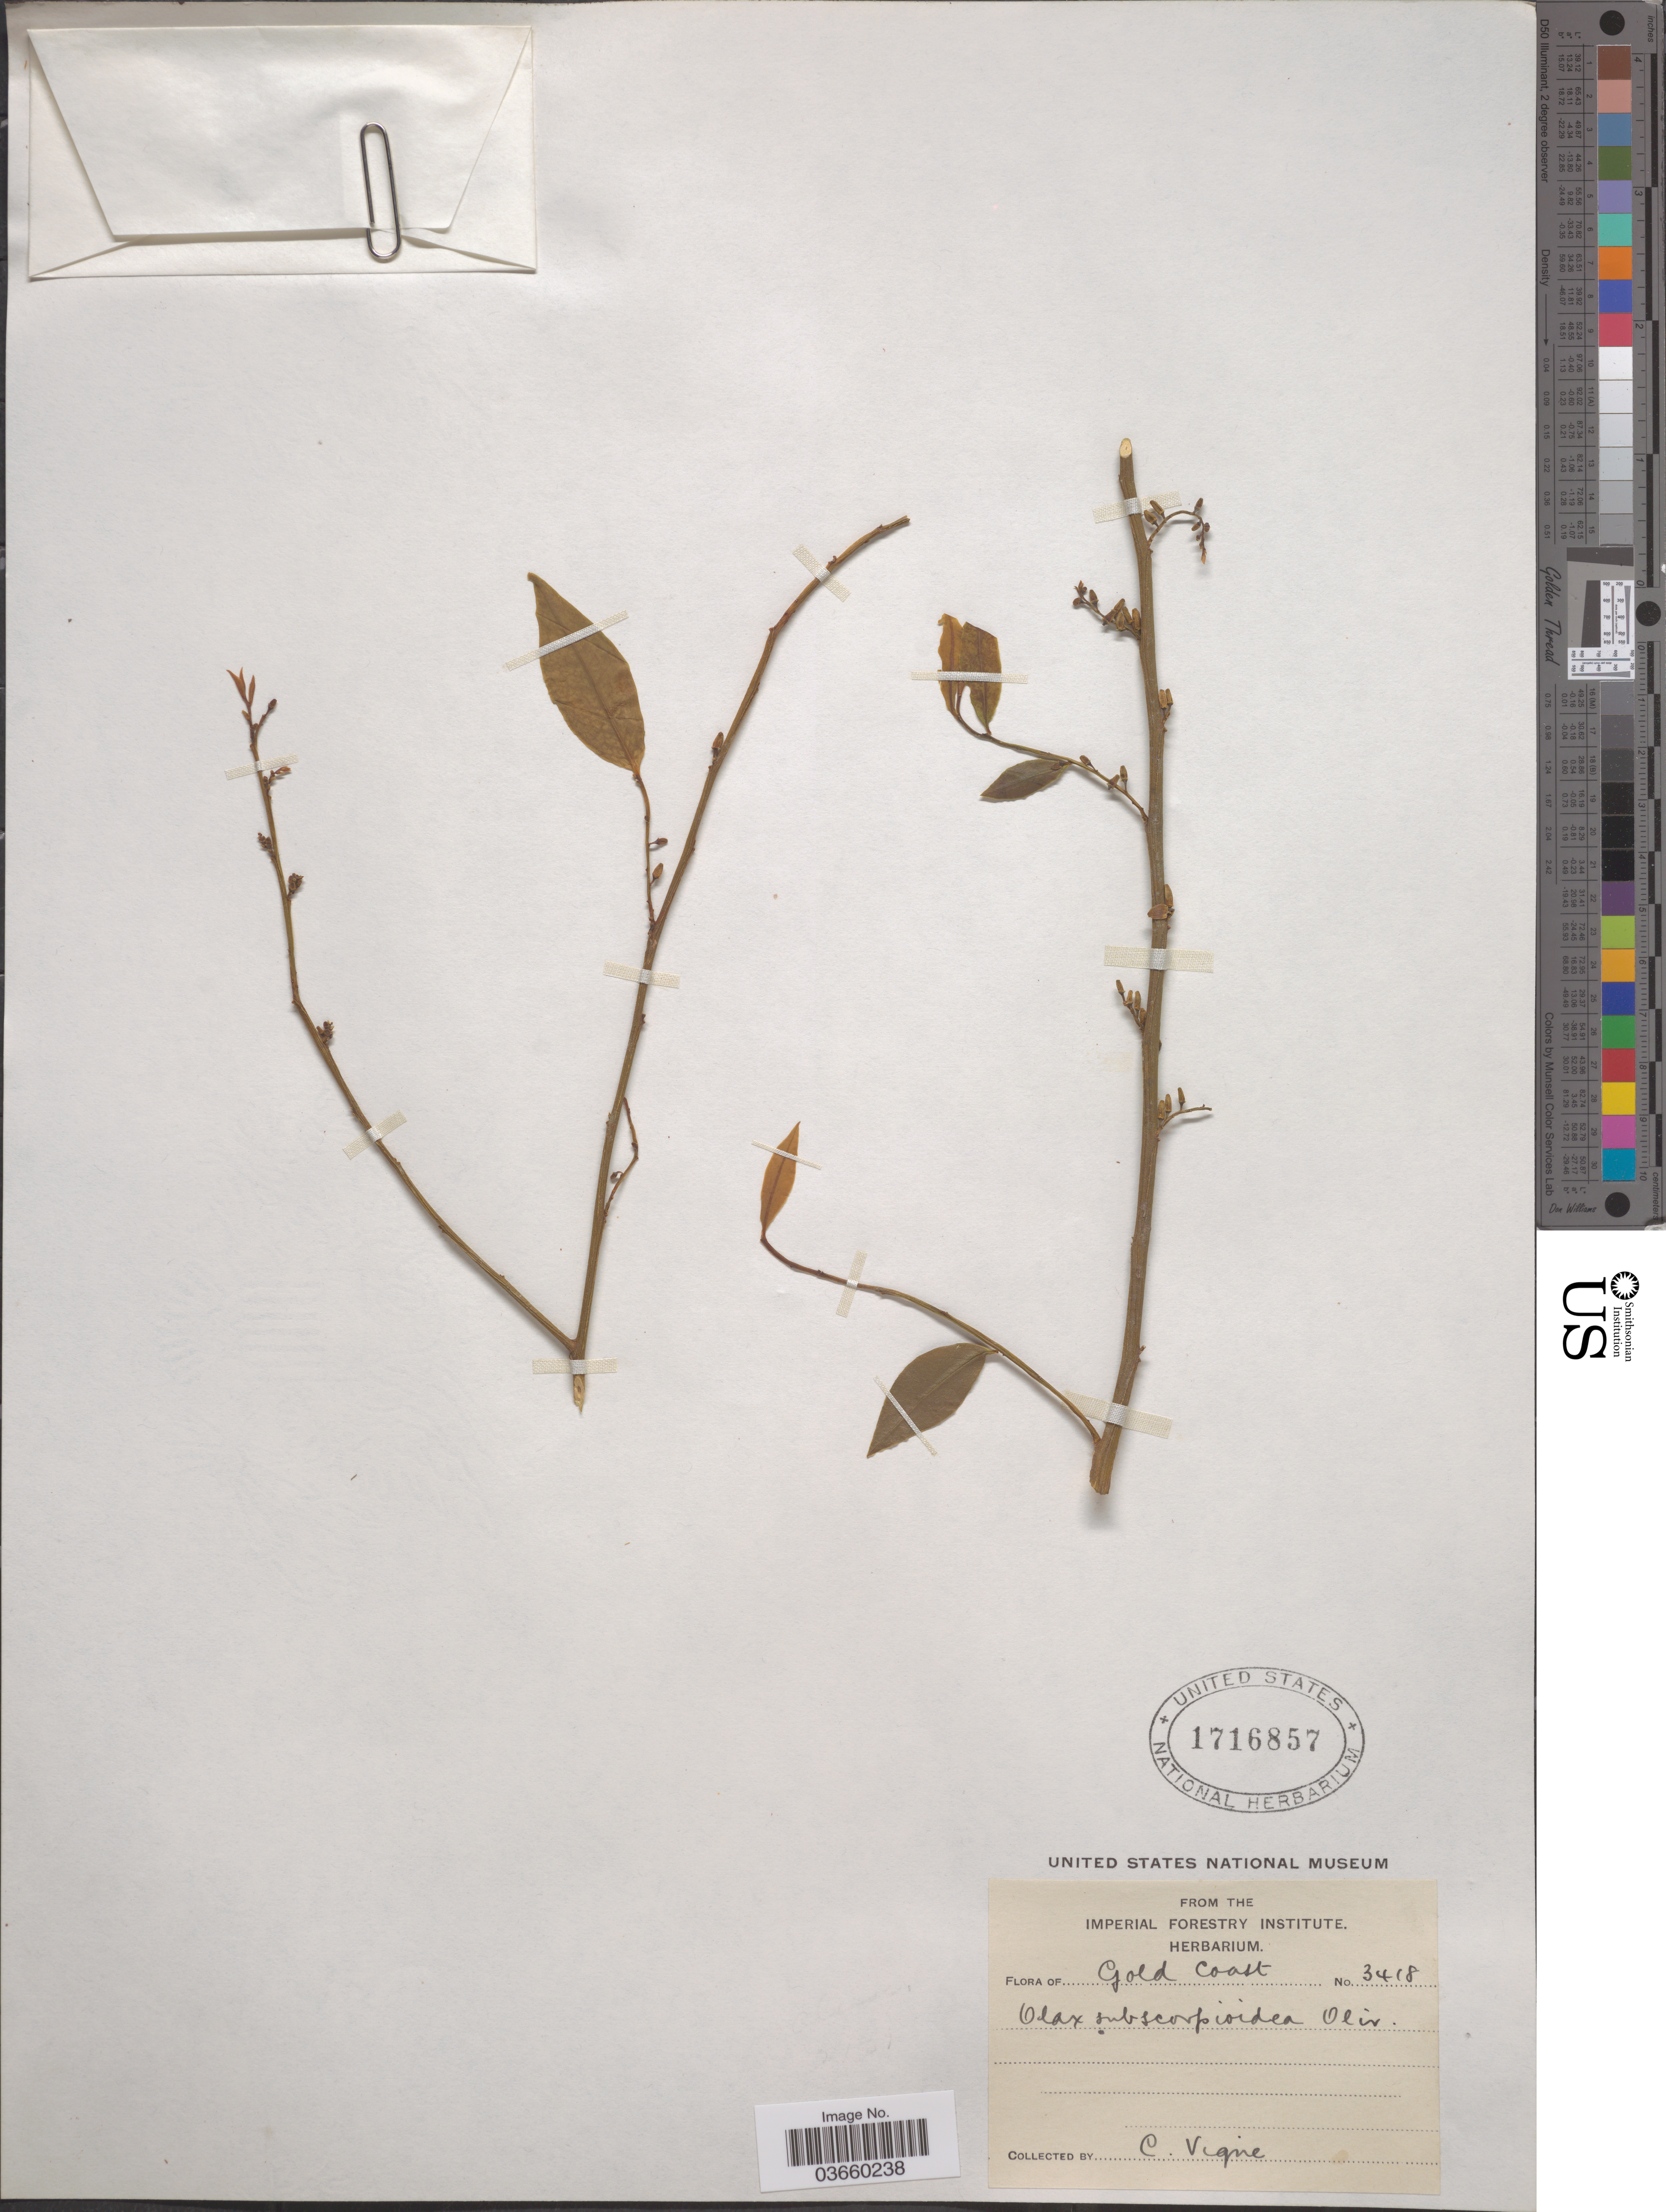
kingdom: Plantae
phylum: Tracheophyta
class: Magnoliopsida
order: Santalales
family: Olacaceae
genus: Olax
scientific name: Olax subscorpioidea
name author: Oliv.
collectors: C. Vigne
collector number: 3418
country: Ghana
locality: Gold Coast.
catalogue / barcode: US 1716857